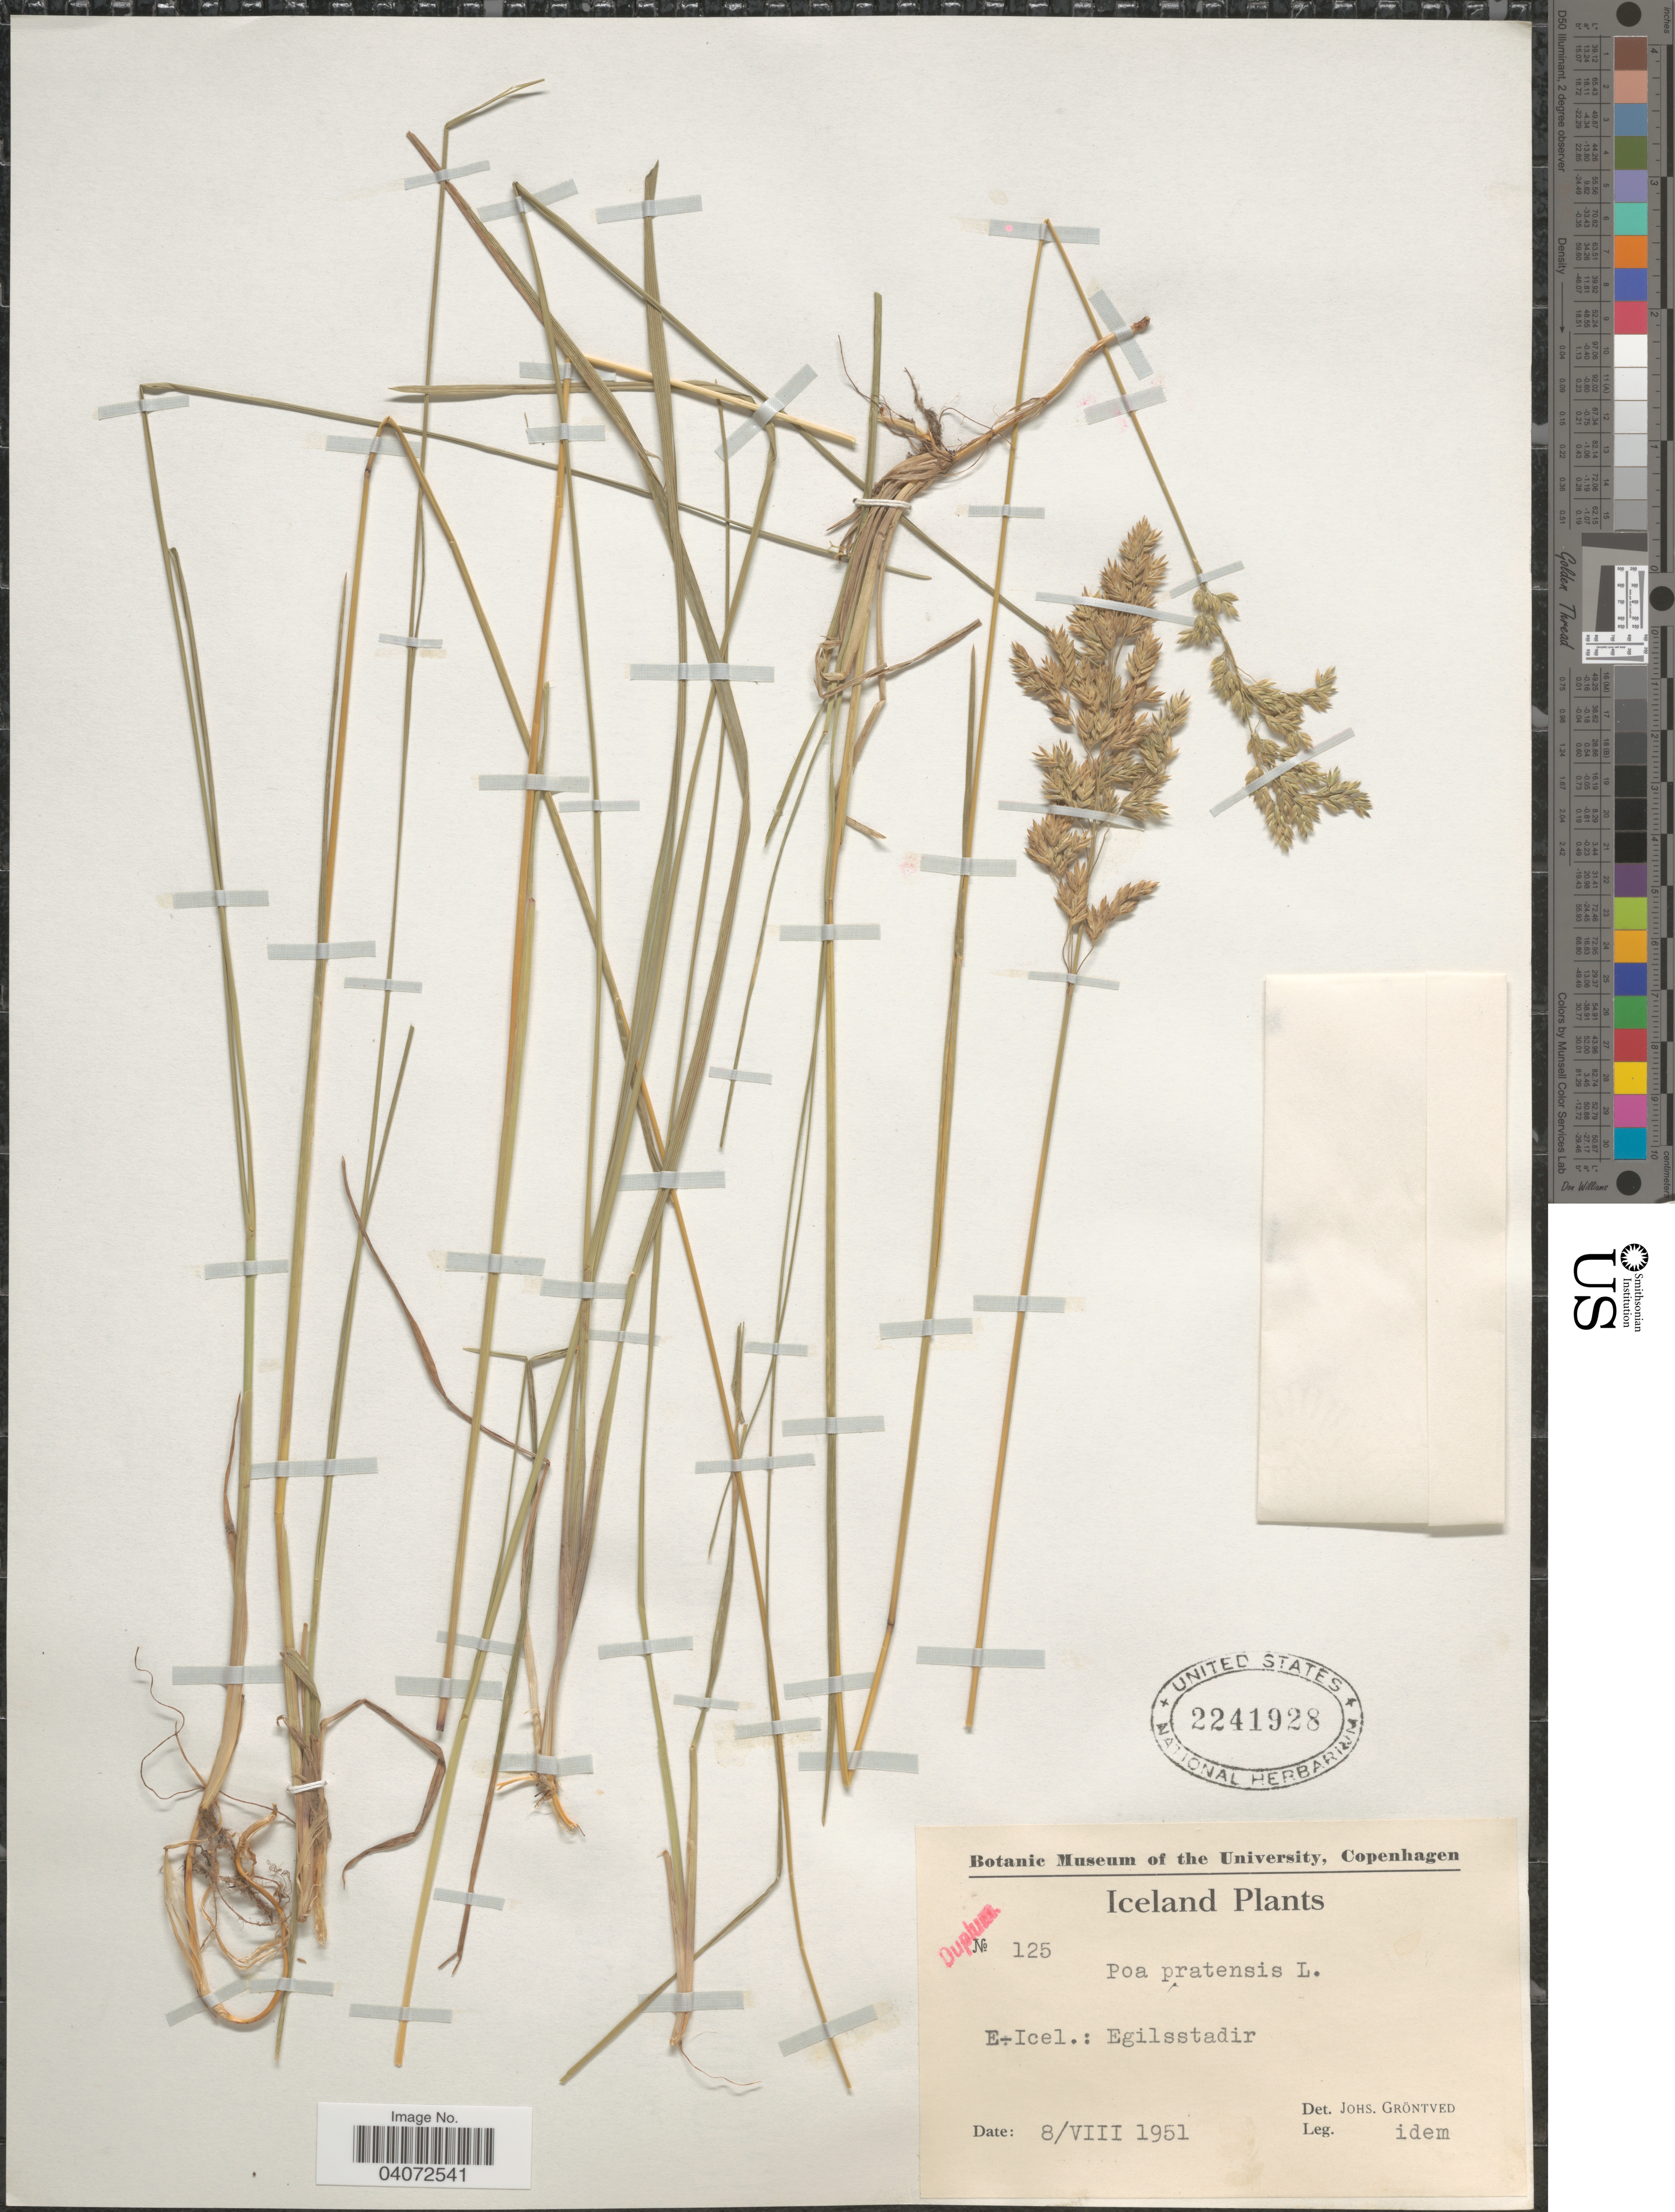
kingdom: Plantae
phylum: Tracheophyta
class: Liliopsida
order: Poales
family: Poaceae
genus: Poa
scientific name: Poa pratensis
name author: L.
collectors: J. Gröntved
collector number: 125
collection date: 1951-08-08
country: Iceland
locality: E-Icel.: Egilsstadir.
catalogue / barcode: US 2241928